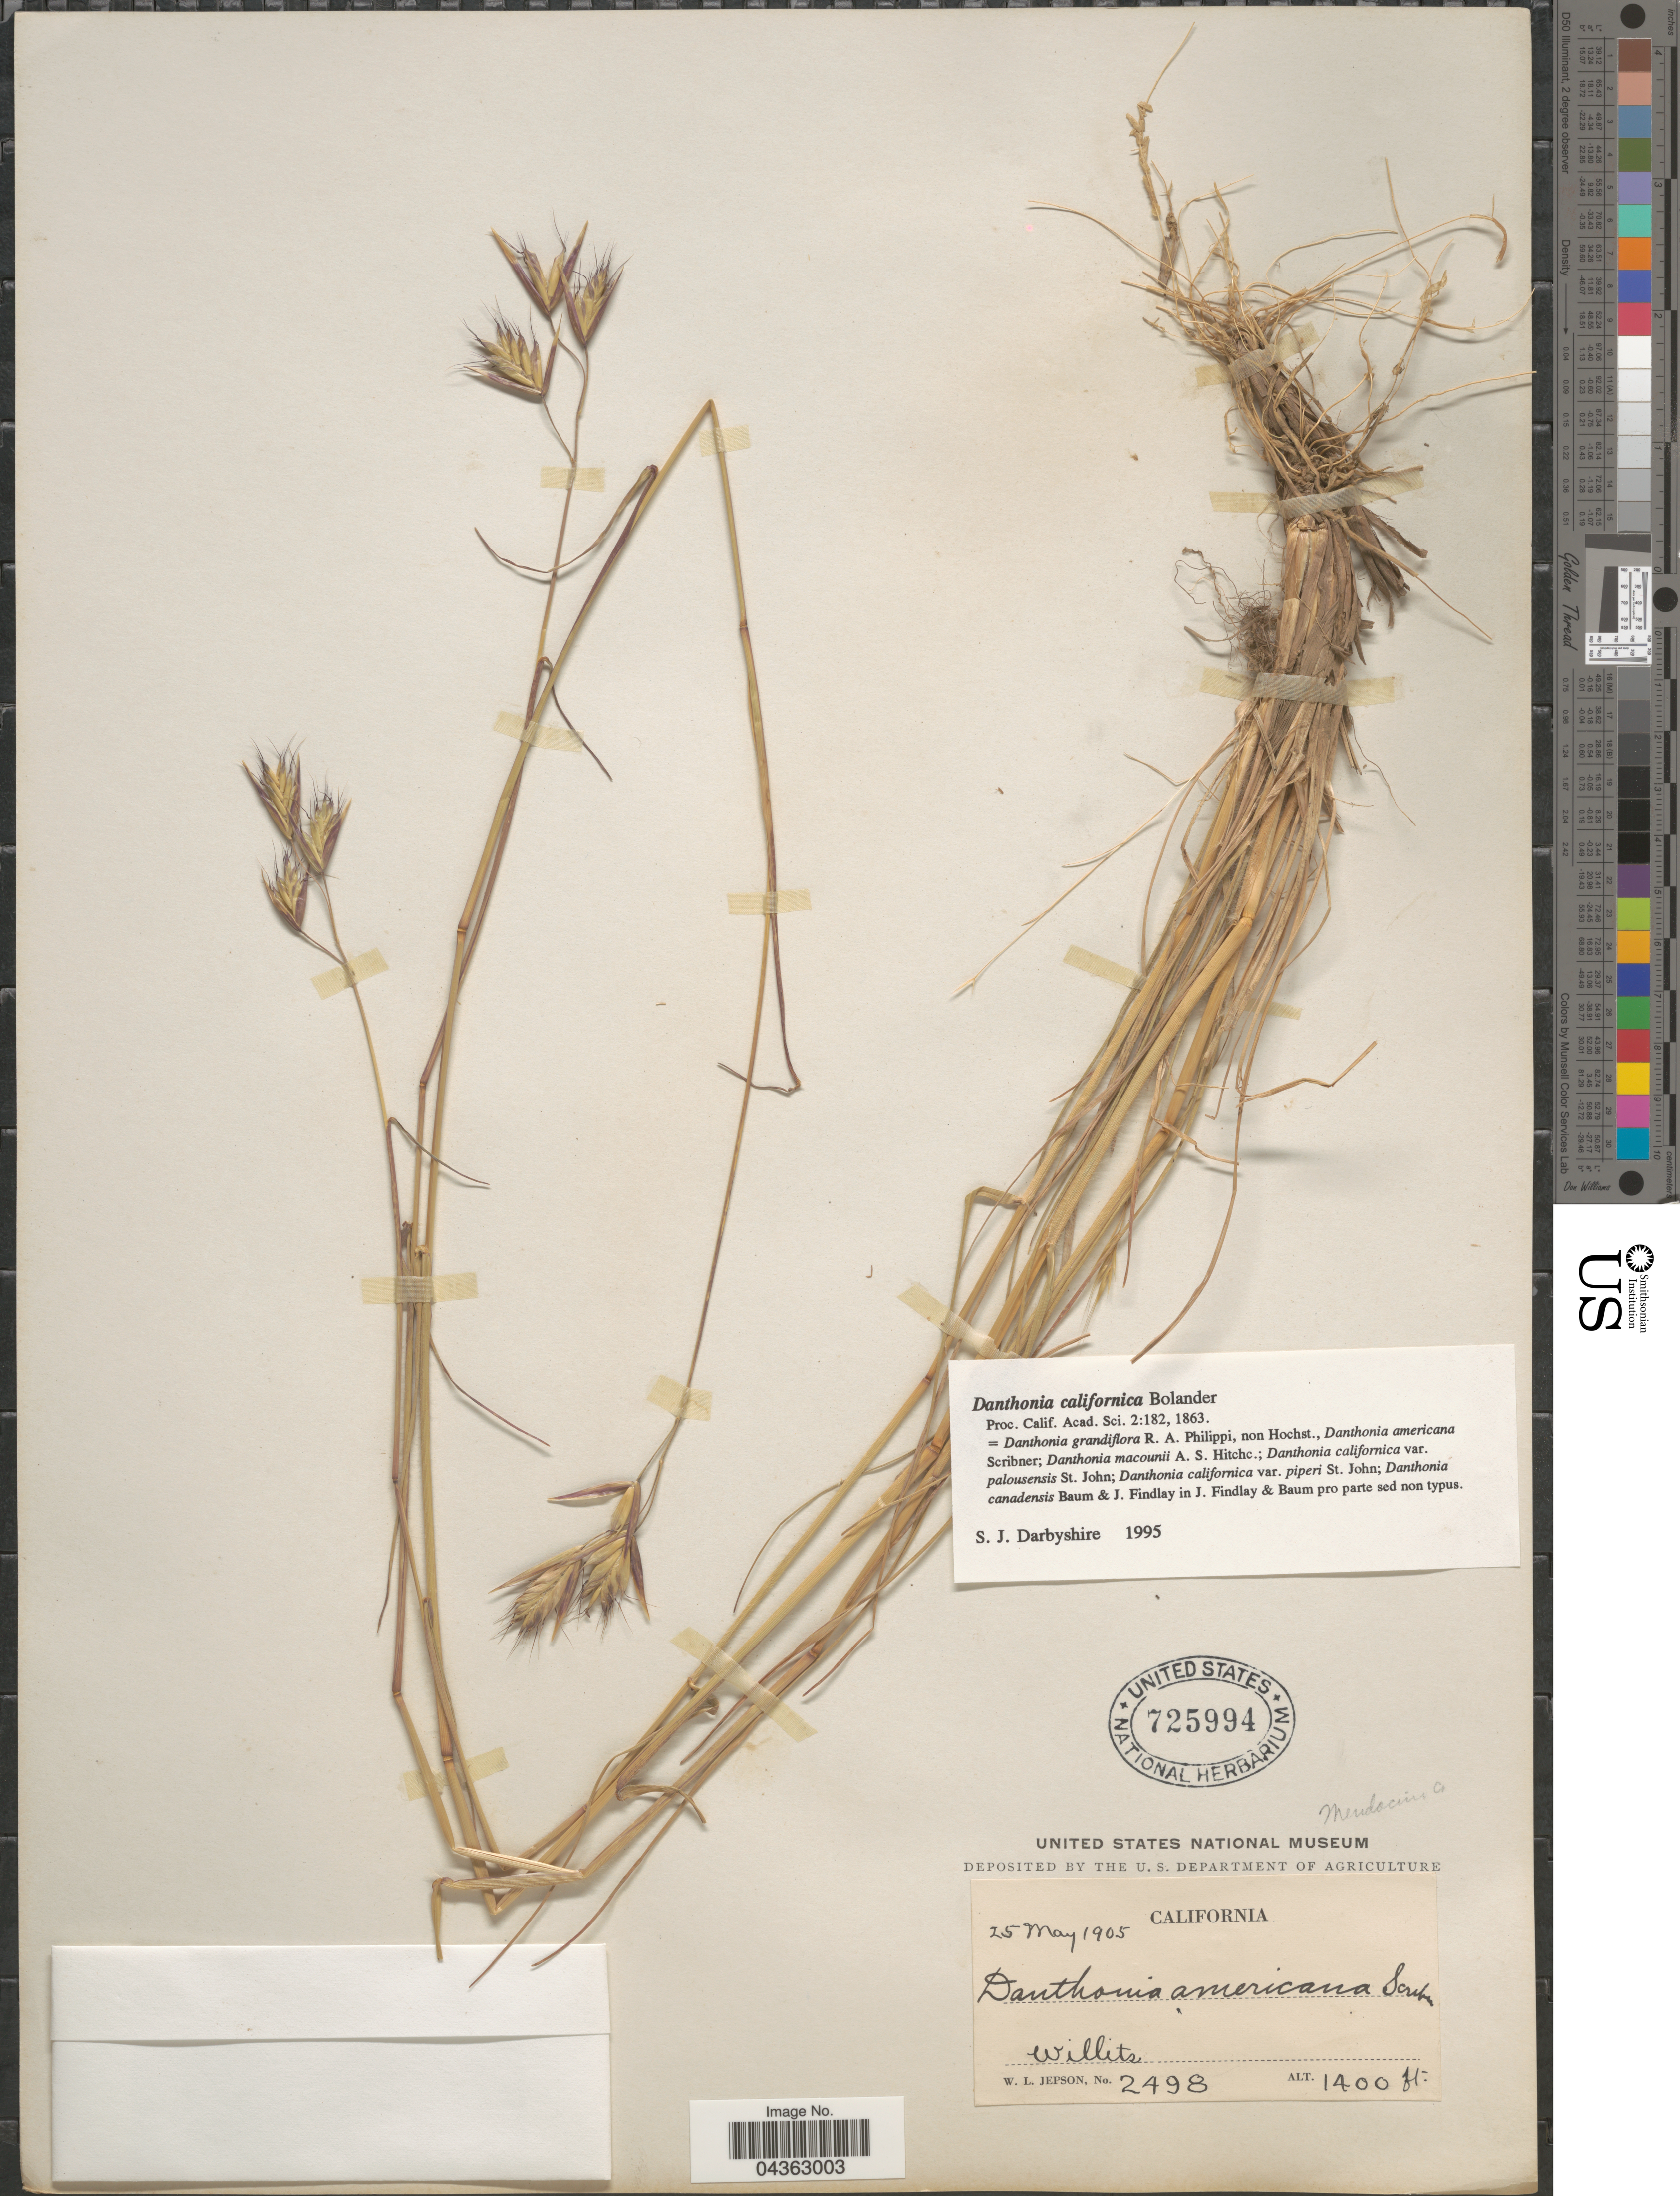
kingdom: Plantae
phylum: Tracheophyta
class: Liliopsida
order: Poales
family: Poaceae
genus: Danthonia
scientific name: Danthonia californica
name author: Bol.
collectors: W. L. Jepson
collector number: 2498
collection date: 1905-05-25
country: United States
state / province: California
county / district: Mendocino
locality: Willits. Mendocino Co.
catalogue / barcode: US 725994